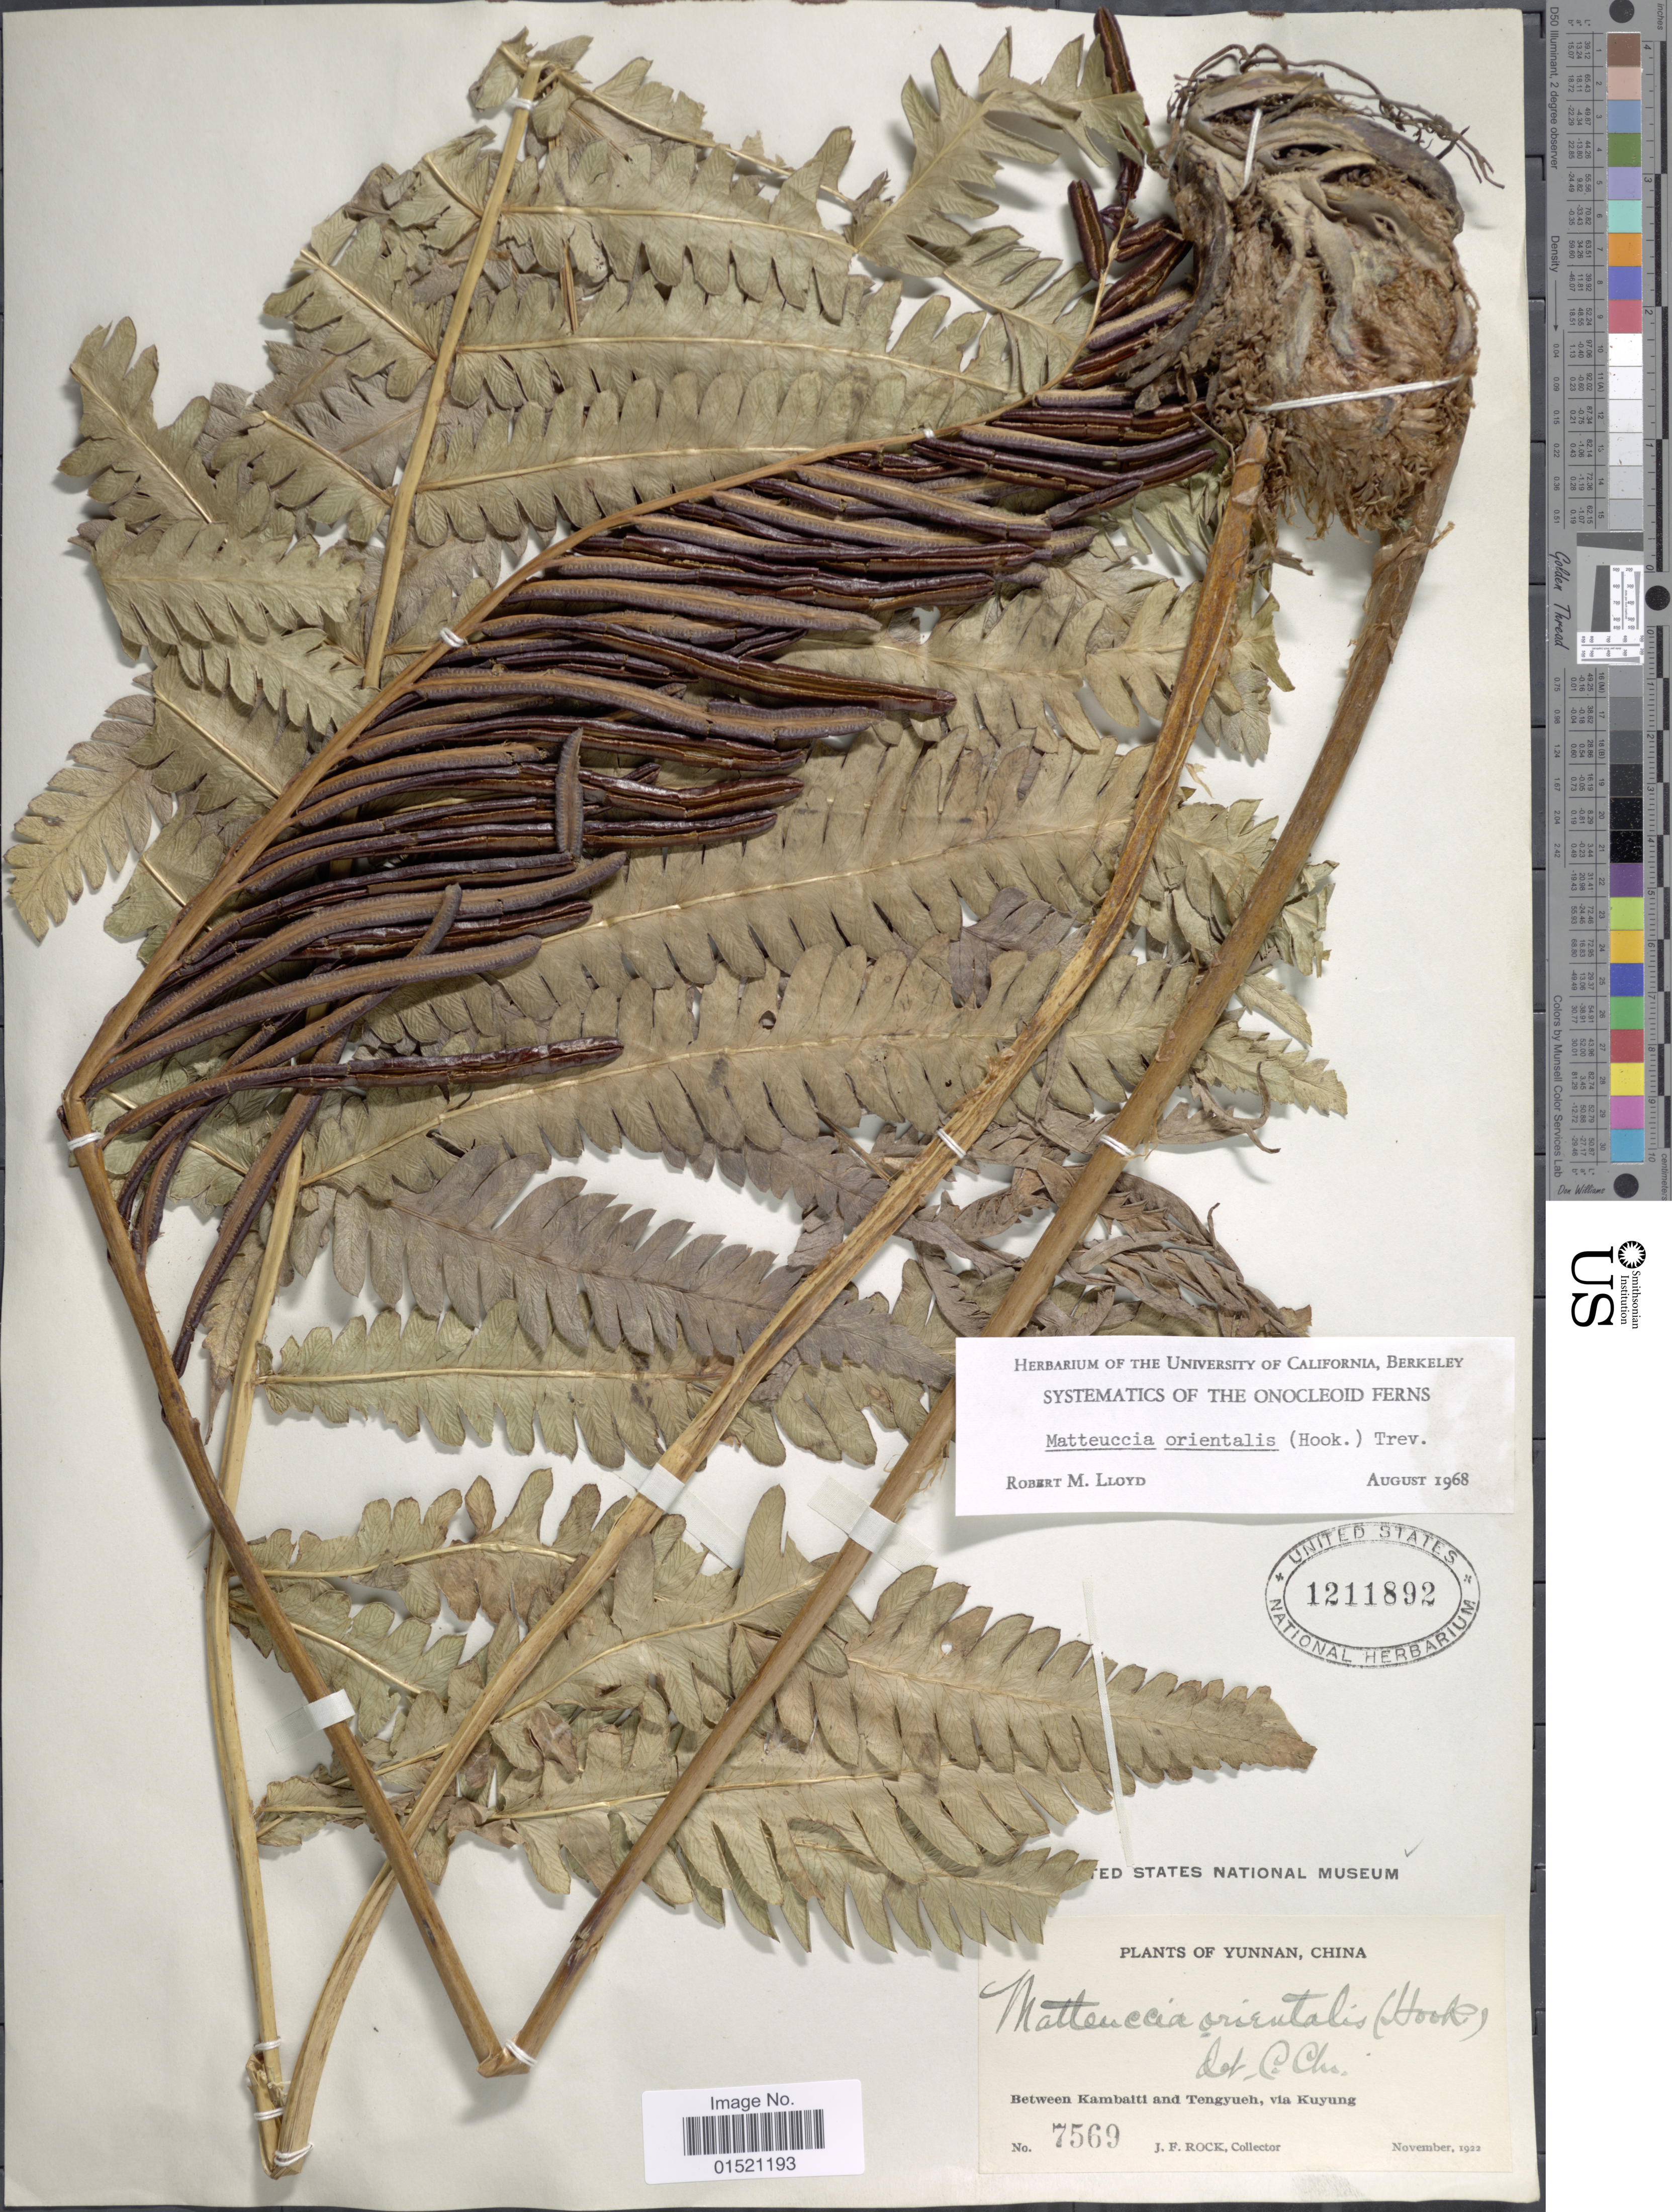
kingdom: Plantae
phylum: Tracheophyta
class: Polypodiopsida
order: Polypodiales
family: Onocleaceae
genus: Pentarhizidium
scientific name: Pentarhizidium orientale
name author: (Hook.) Hayata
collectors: J. Rock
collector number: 7569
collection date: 1922-11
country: China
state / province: Yunnan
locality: Between Kambalti and Tengyueh, via Kuyung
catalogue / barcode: US 1211892